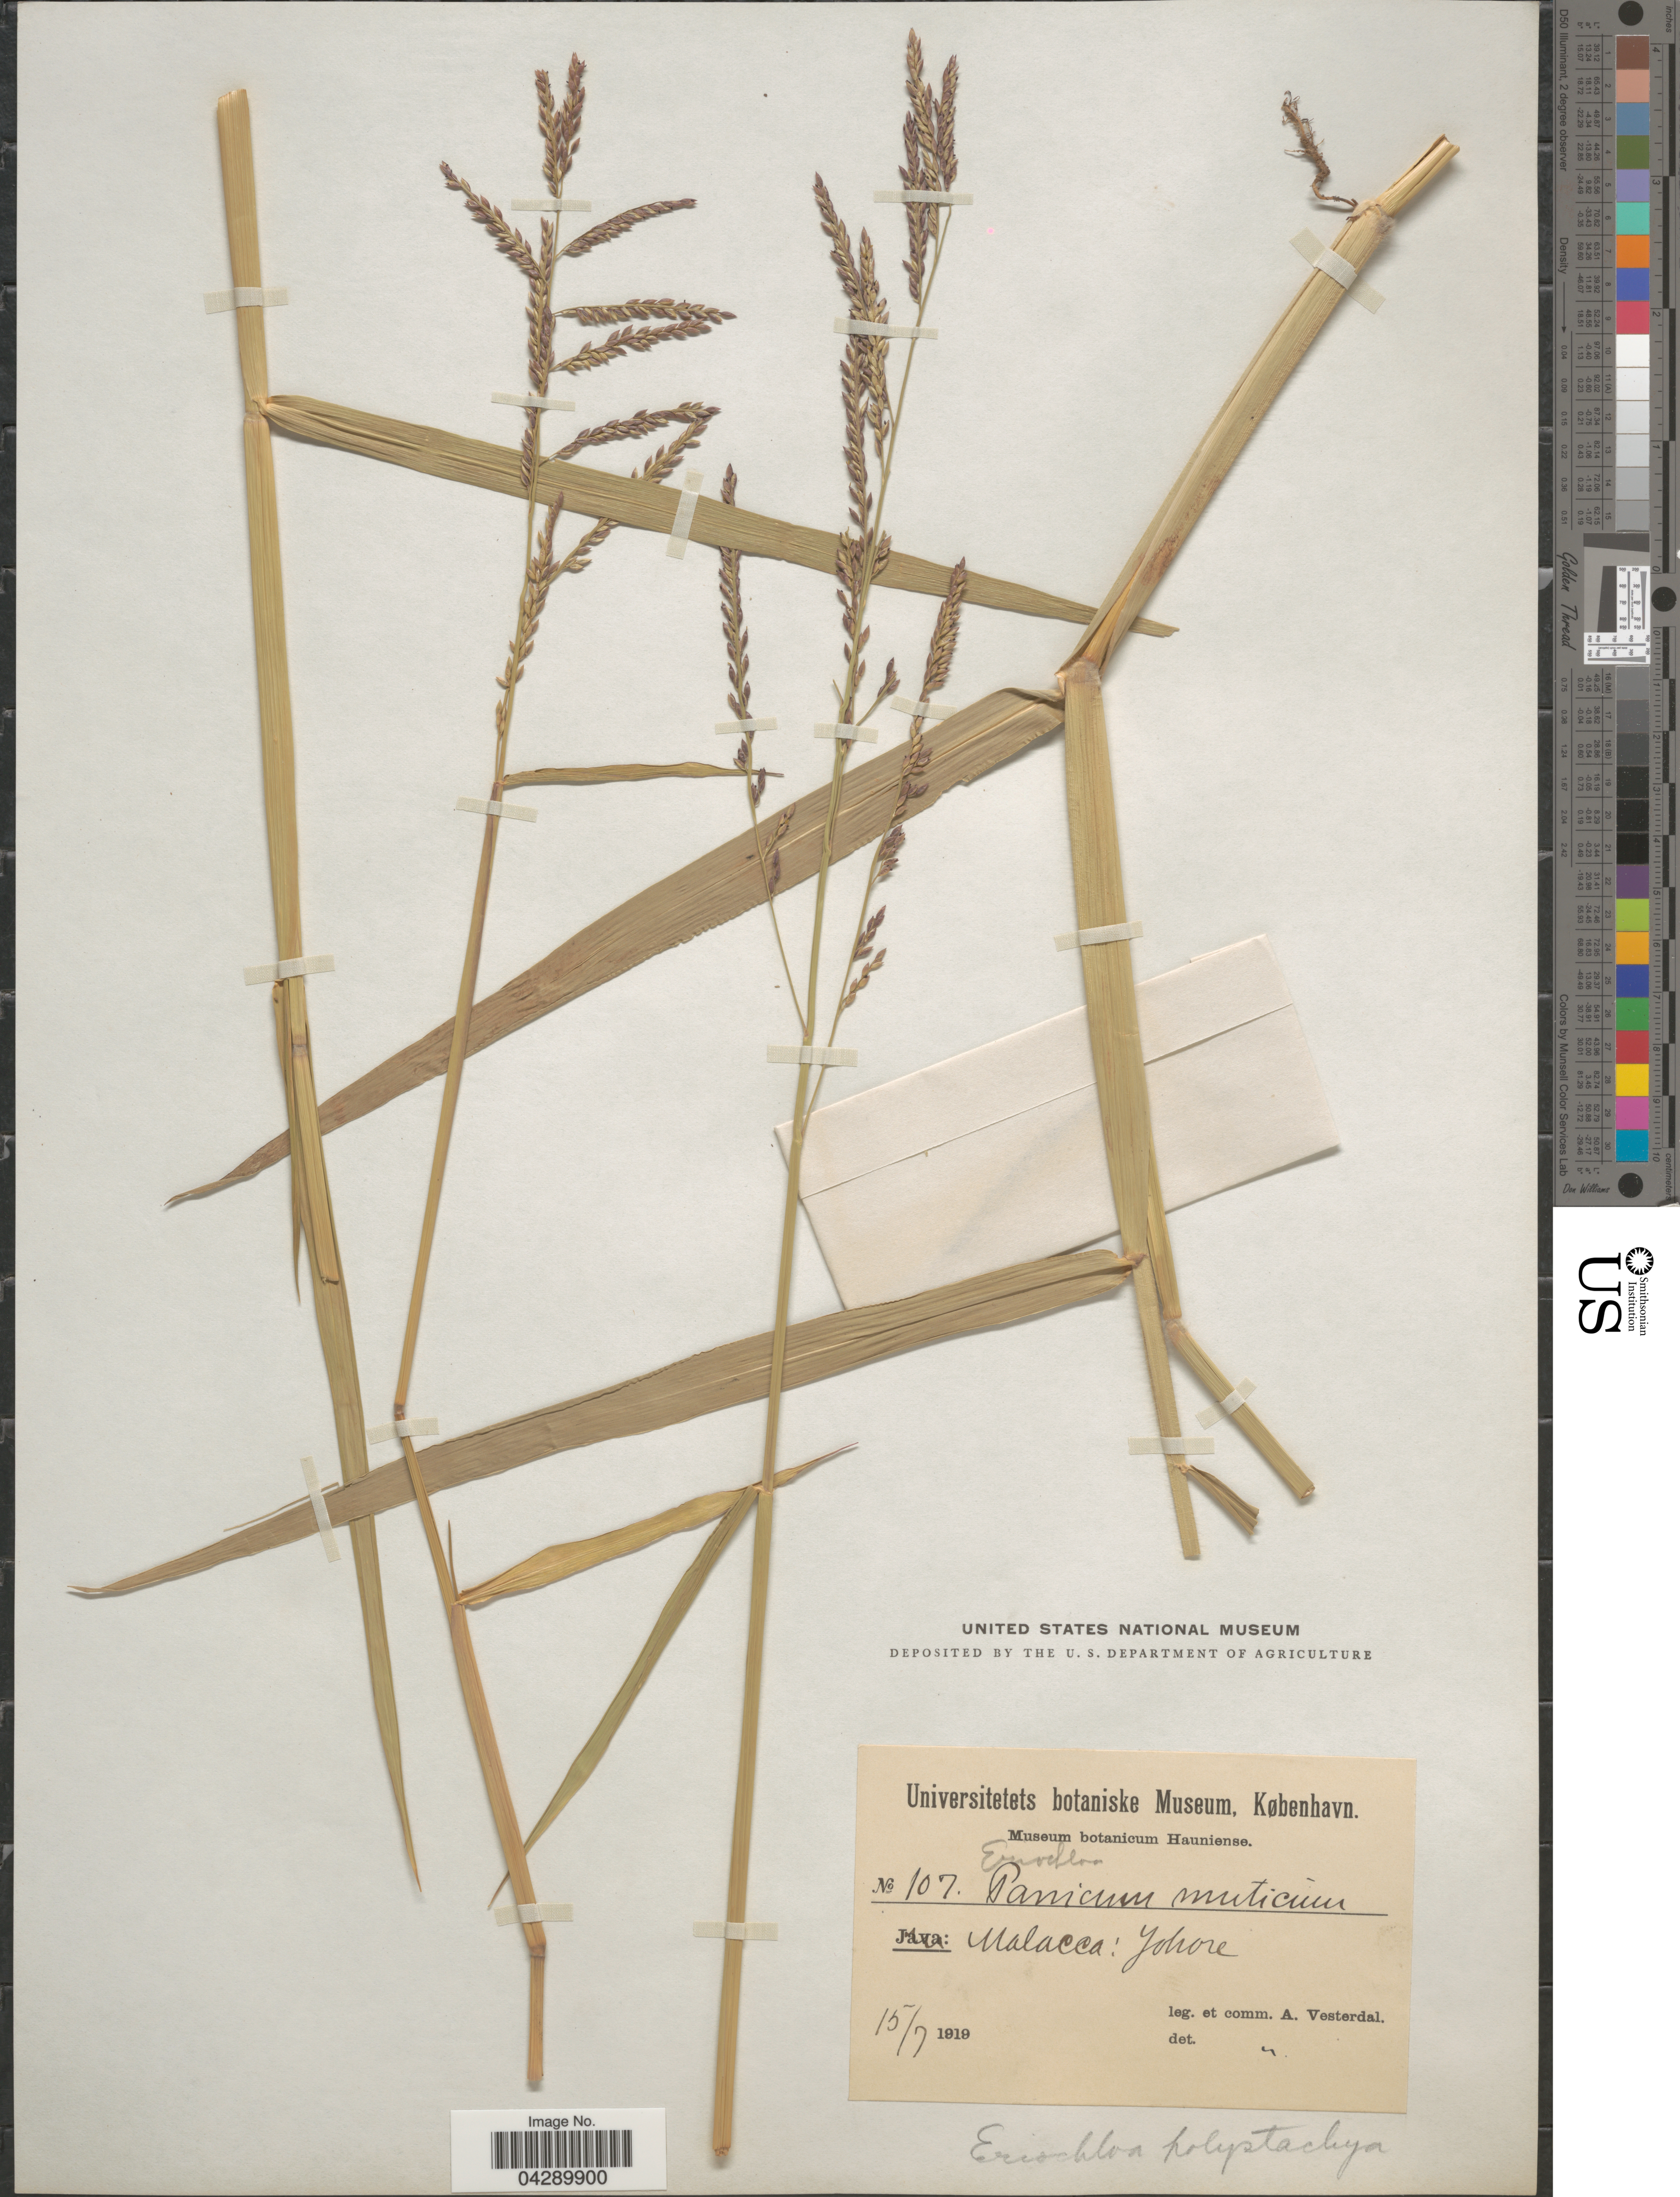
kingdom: Plantae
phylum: Tracheophyta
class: Liliopsida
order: Poales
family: Poaceae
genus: Eriochloa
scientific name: Eriochloa sp.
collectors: A. Vesterdal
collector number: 107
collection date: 1919-07-15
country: Malaysia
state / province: Johor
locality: Malacca: Yohore.